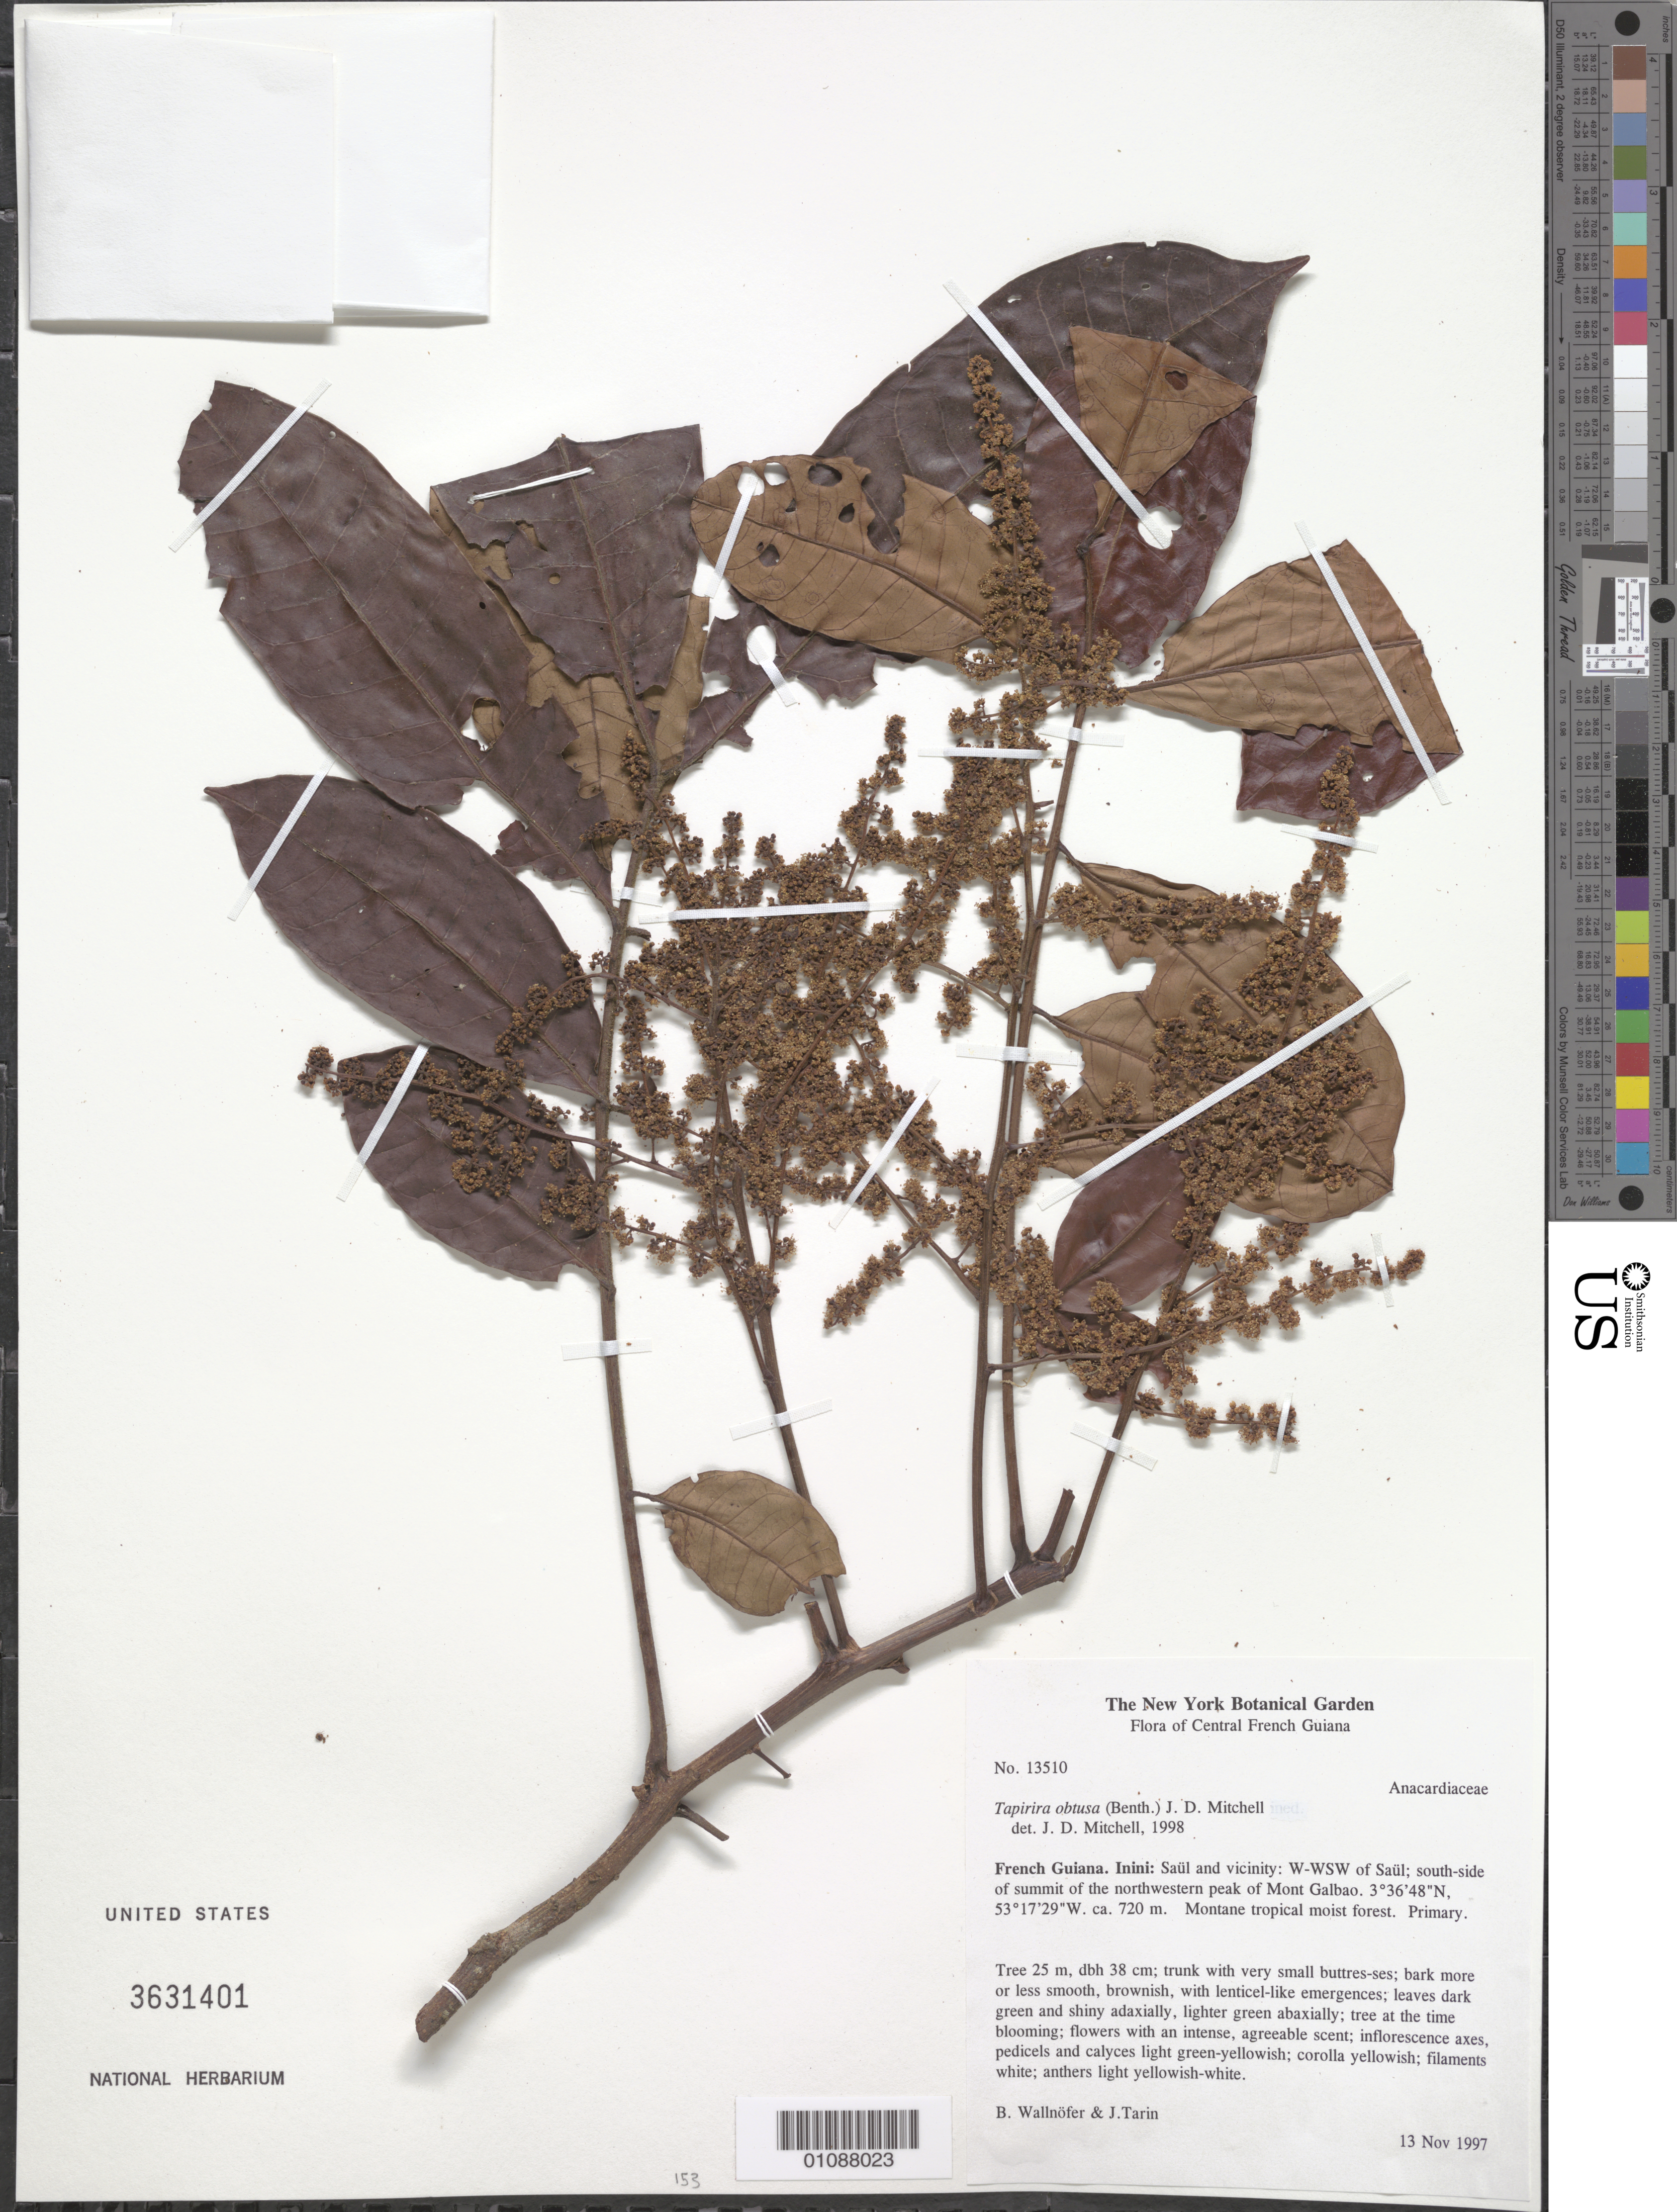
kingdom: Plantae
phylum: Tracheophyta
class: Magnoliopsida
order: Sapindales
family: Anacardiaceae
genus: Tapirira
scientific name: Tapirira obtusa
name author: (Benth.) J.D. Mitch.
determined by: Mitchell, John D.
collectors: B. Wallnöfer & J. Tarin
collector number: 13510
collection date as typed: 13-Nov-97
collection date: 1997-11-13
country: French Guiana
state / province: Saint-Laurent-du-Maroni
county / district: Saül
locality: Inini: Saül and vicinity, W-WSW of Saül; south-side of summit of the northwestern peak of Mont Galbao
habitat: Montane tropical moist forest. Primary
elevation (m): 720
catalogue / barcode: US 3631401